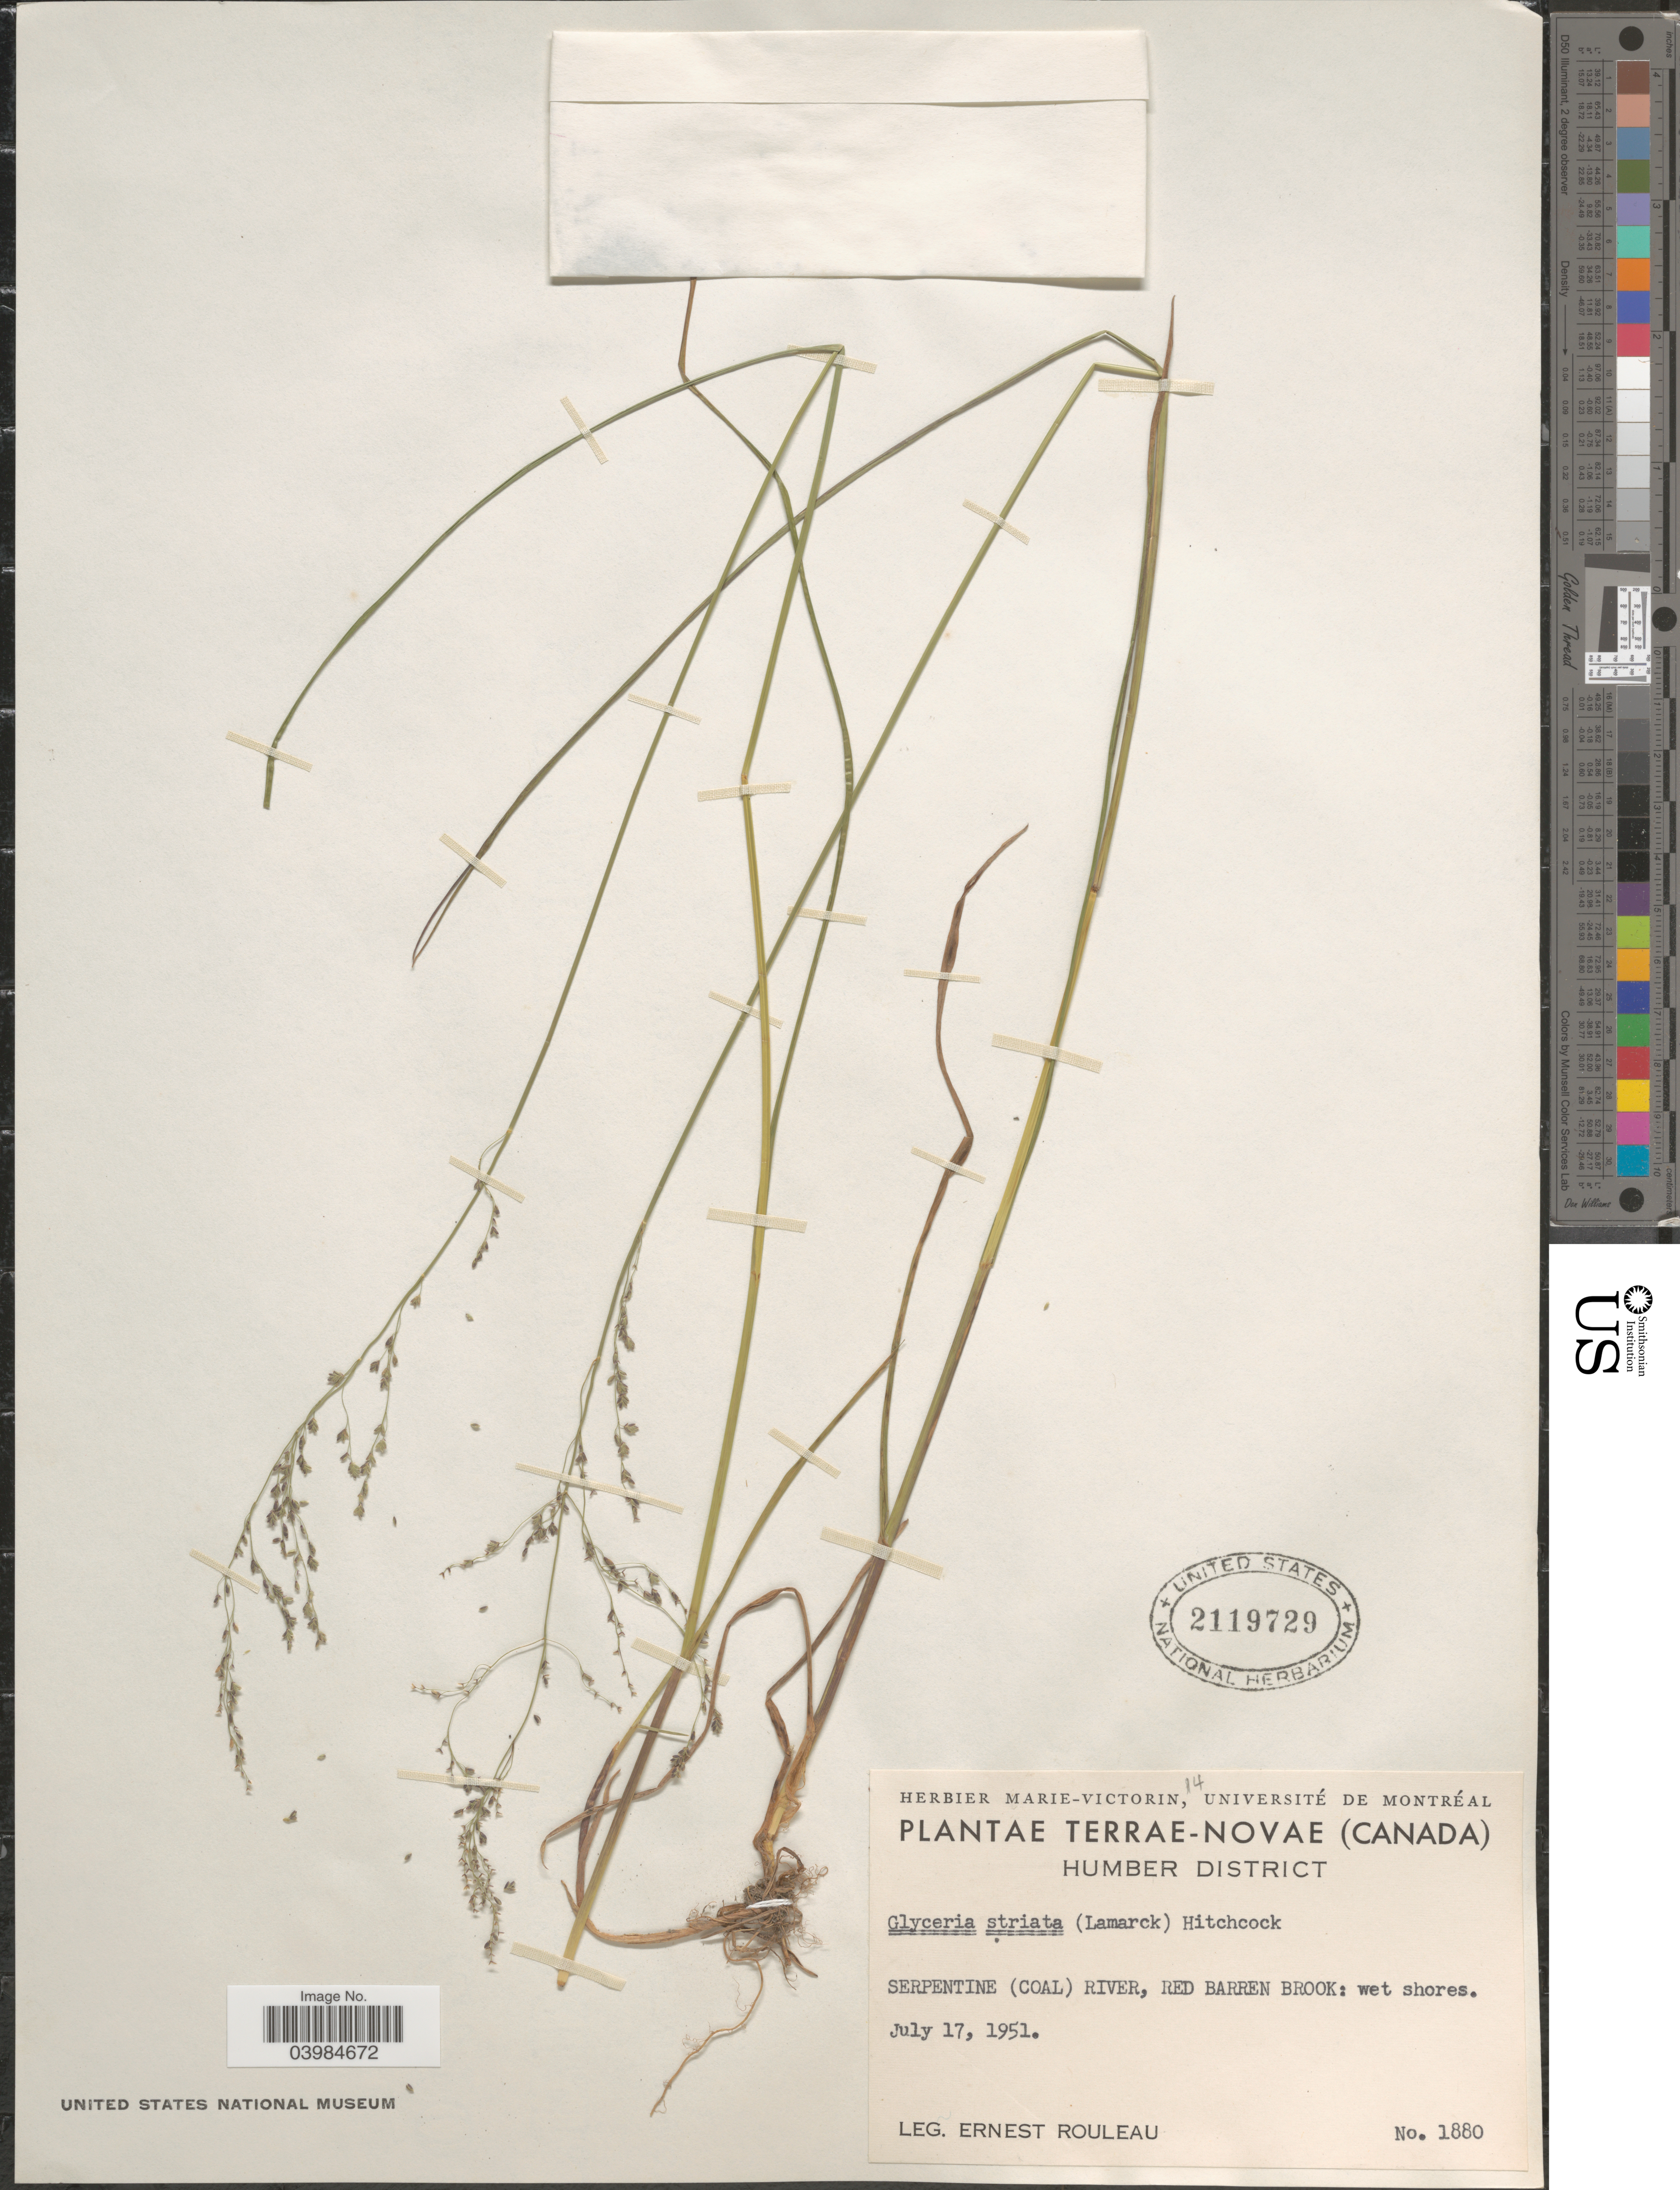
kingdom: Plantae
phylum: Tracheophyta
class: Liliopsida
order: Poales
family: Poaceae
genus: Glyceria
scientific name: Glyceria striata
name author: (Lam.) Hitchc.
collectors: J. Rouleau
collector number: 1880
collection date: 1951-07-17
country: Canada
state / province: Newfoundland and Labrador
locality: Terrae-Novae. Humber District. Serpentine (Coal) River, Red Barren Brook: wet shores.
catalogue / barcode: US 2119729